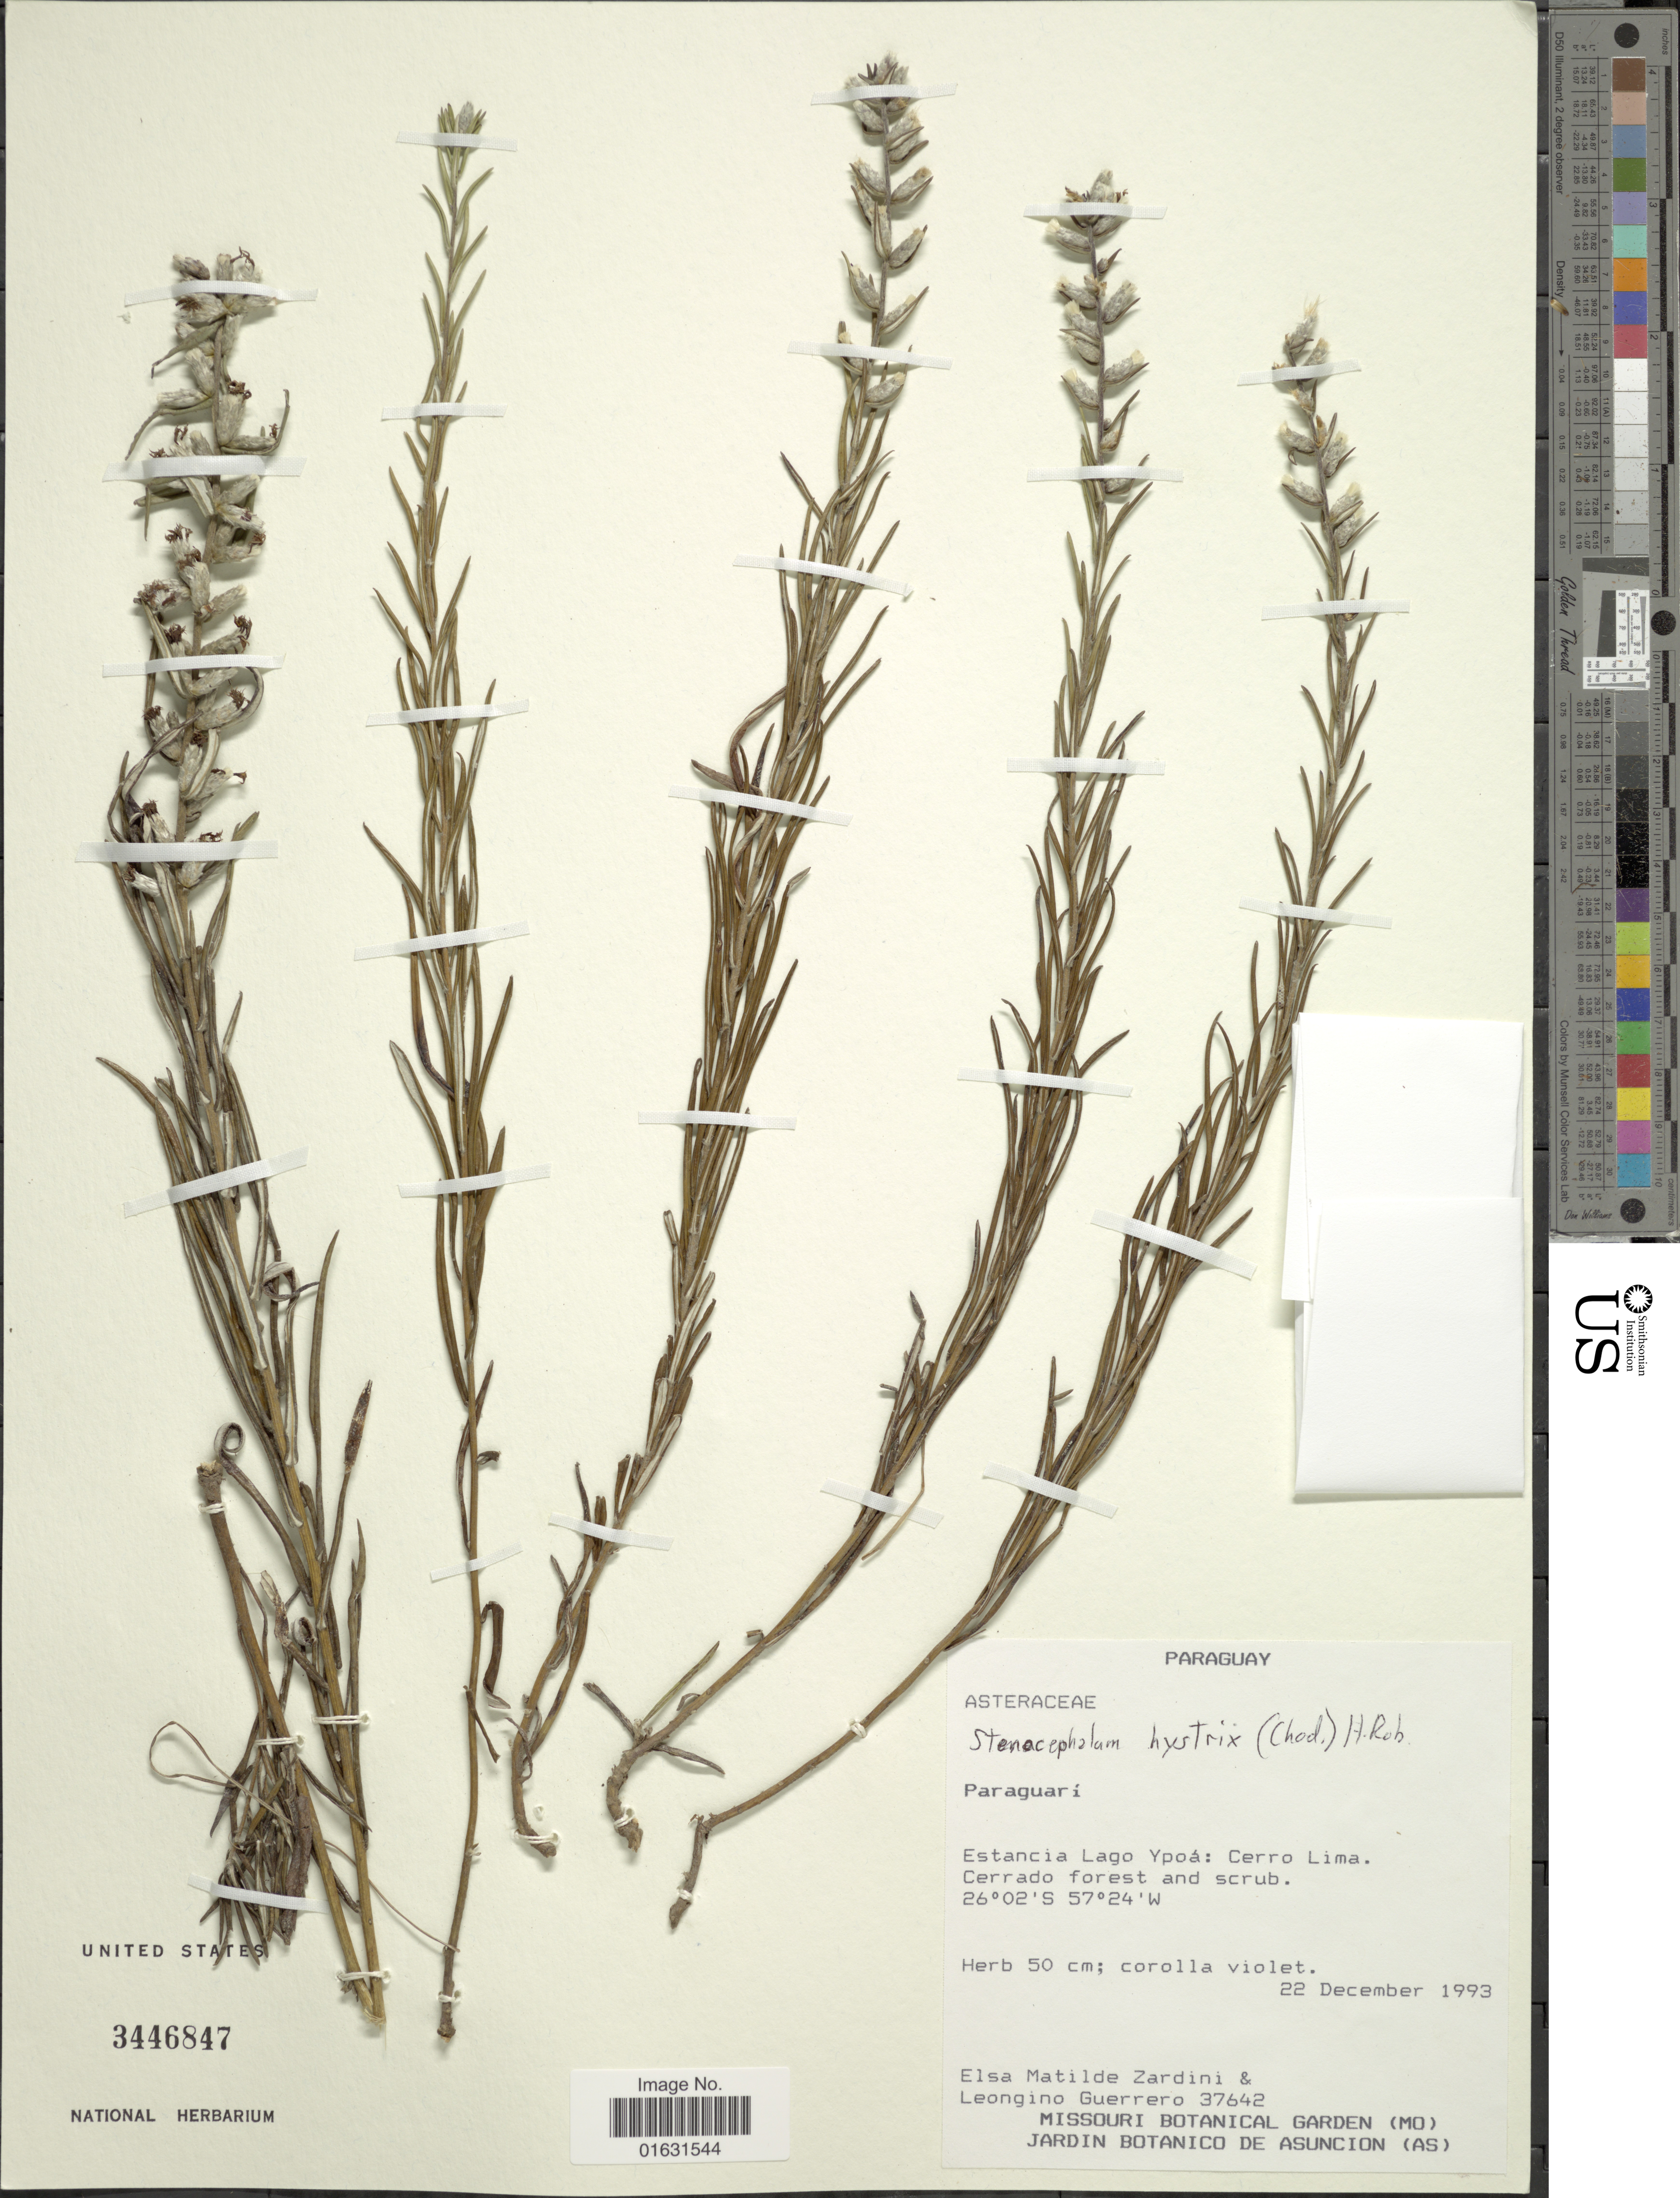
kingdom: Plantae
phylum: Tracheophyta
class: Magnoliopsida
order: Asterales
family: Asteraceae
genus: Stenocephalum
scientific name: Stenocephalum hystrix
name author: (Chodat) H. Rob.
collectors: E. M. Zardini & L. Guerrero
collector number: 37642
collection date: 1993-12-22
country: Paraguay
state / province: Paraguari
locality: Estancia Lago Ypoa: Cerro Lima, Cerrado forest and scrub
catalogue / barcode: US 3446847